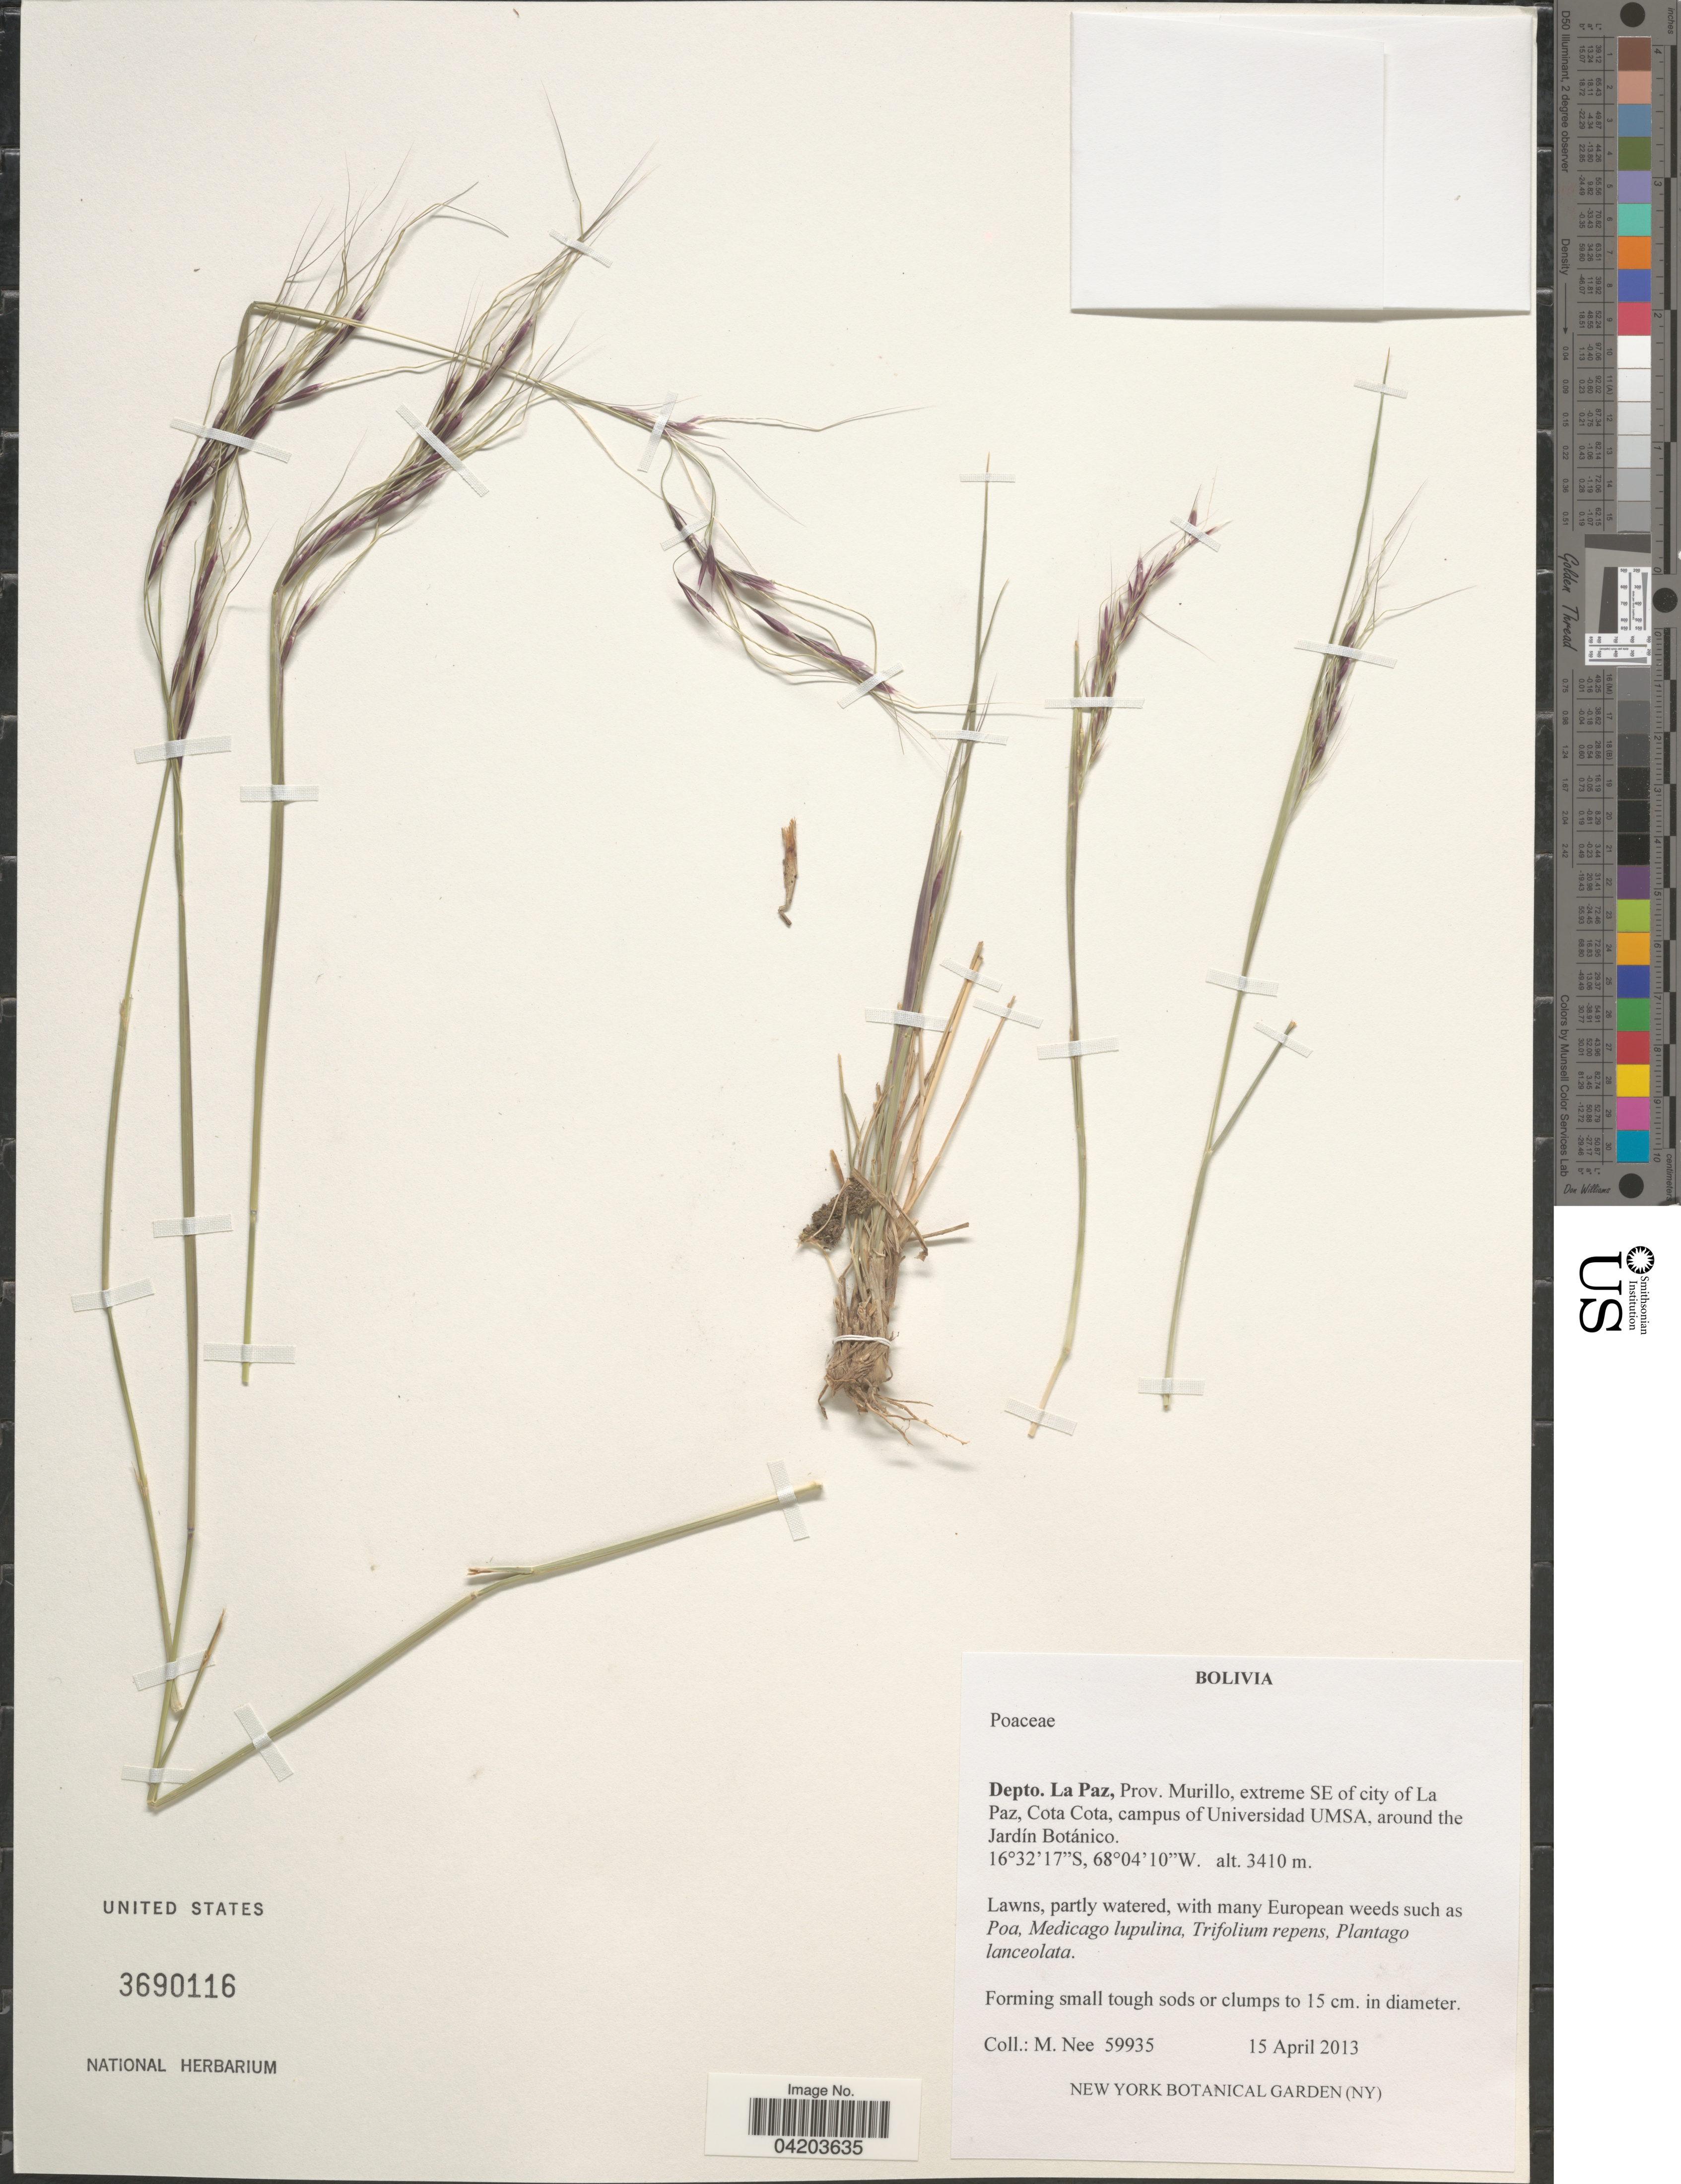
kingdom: Plantae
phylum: Tracheophyta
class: Liliopsida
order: Poales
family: Poaceae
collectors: M. Nee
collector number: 59935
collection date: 2013-04-15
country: Bolivia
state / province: La Paz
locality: Depto. La Paz, Prov. Murillo, extreme SE of city of La Paz, Cota Cota, campus of Universidad UMSA, around the Jardín Botánico.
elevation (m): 3410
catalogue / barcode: US 3690116